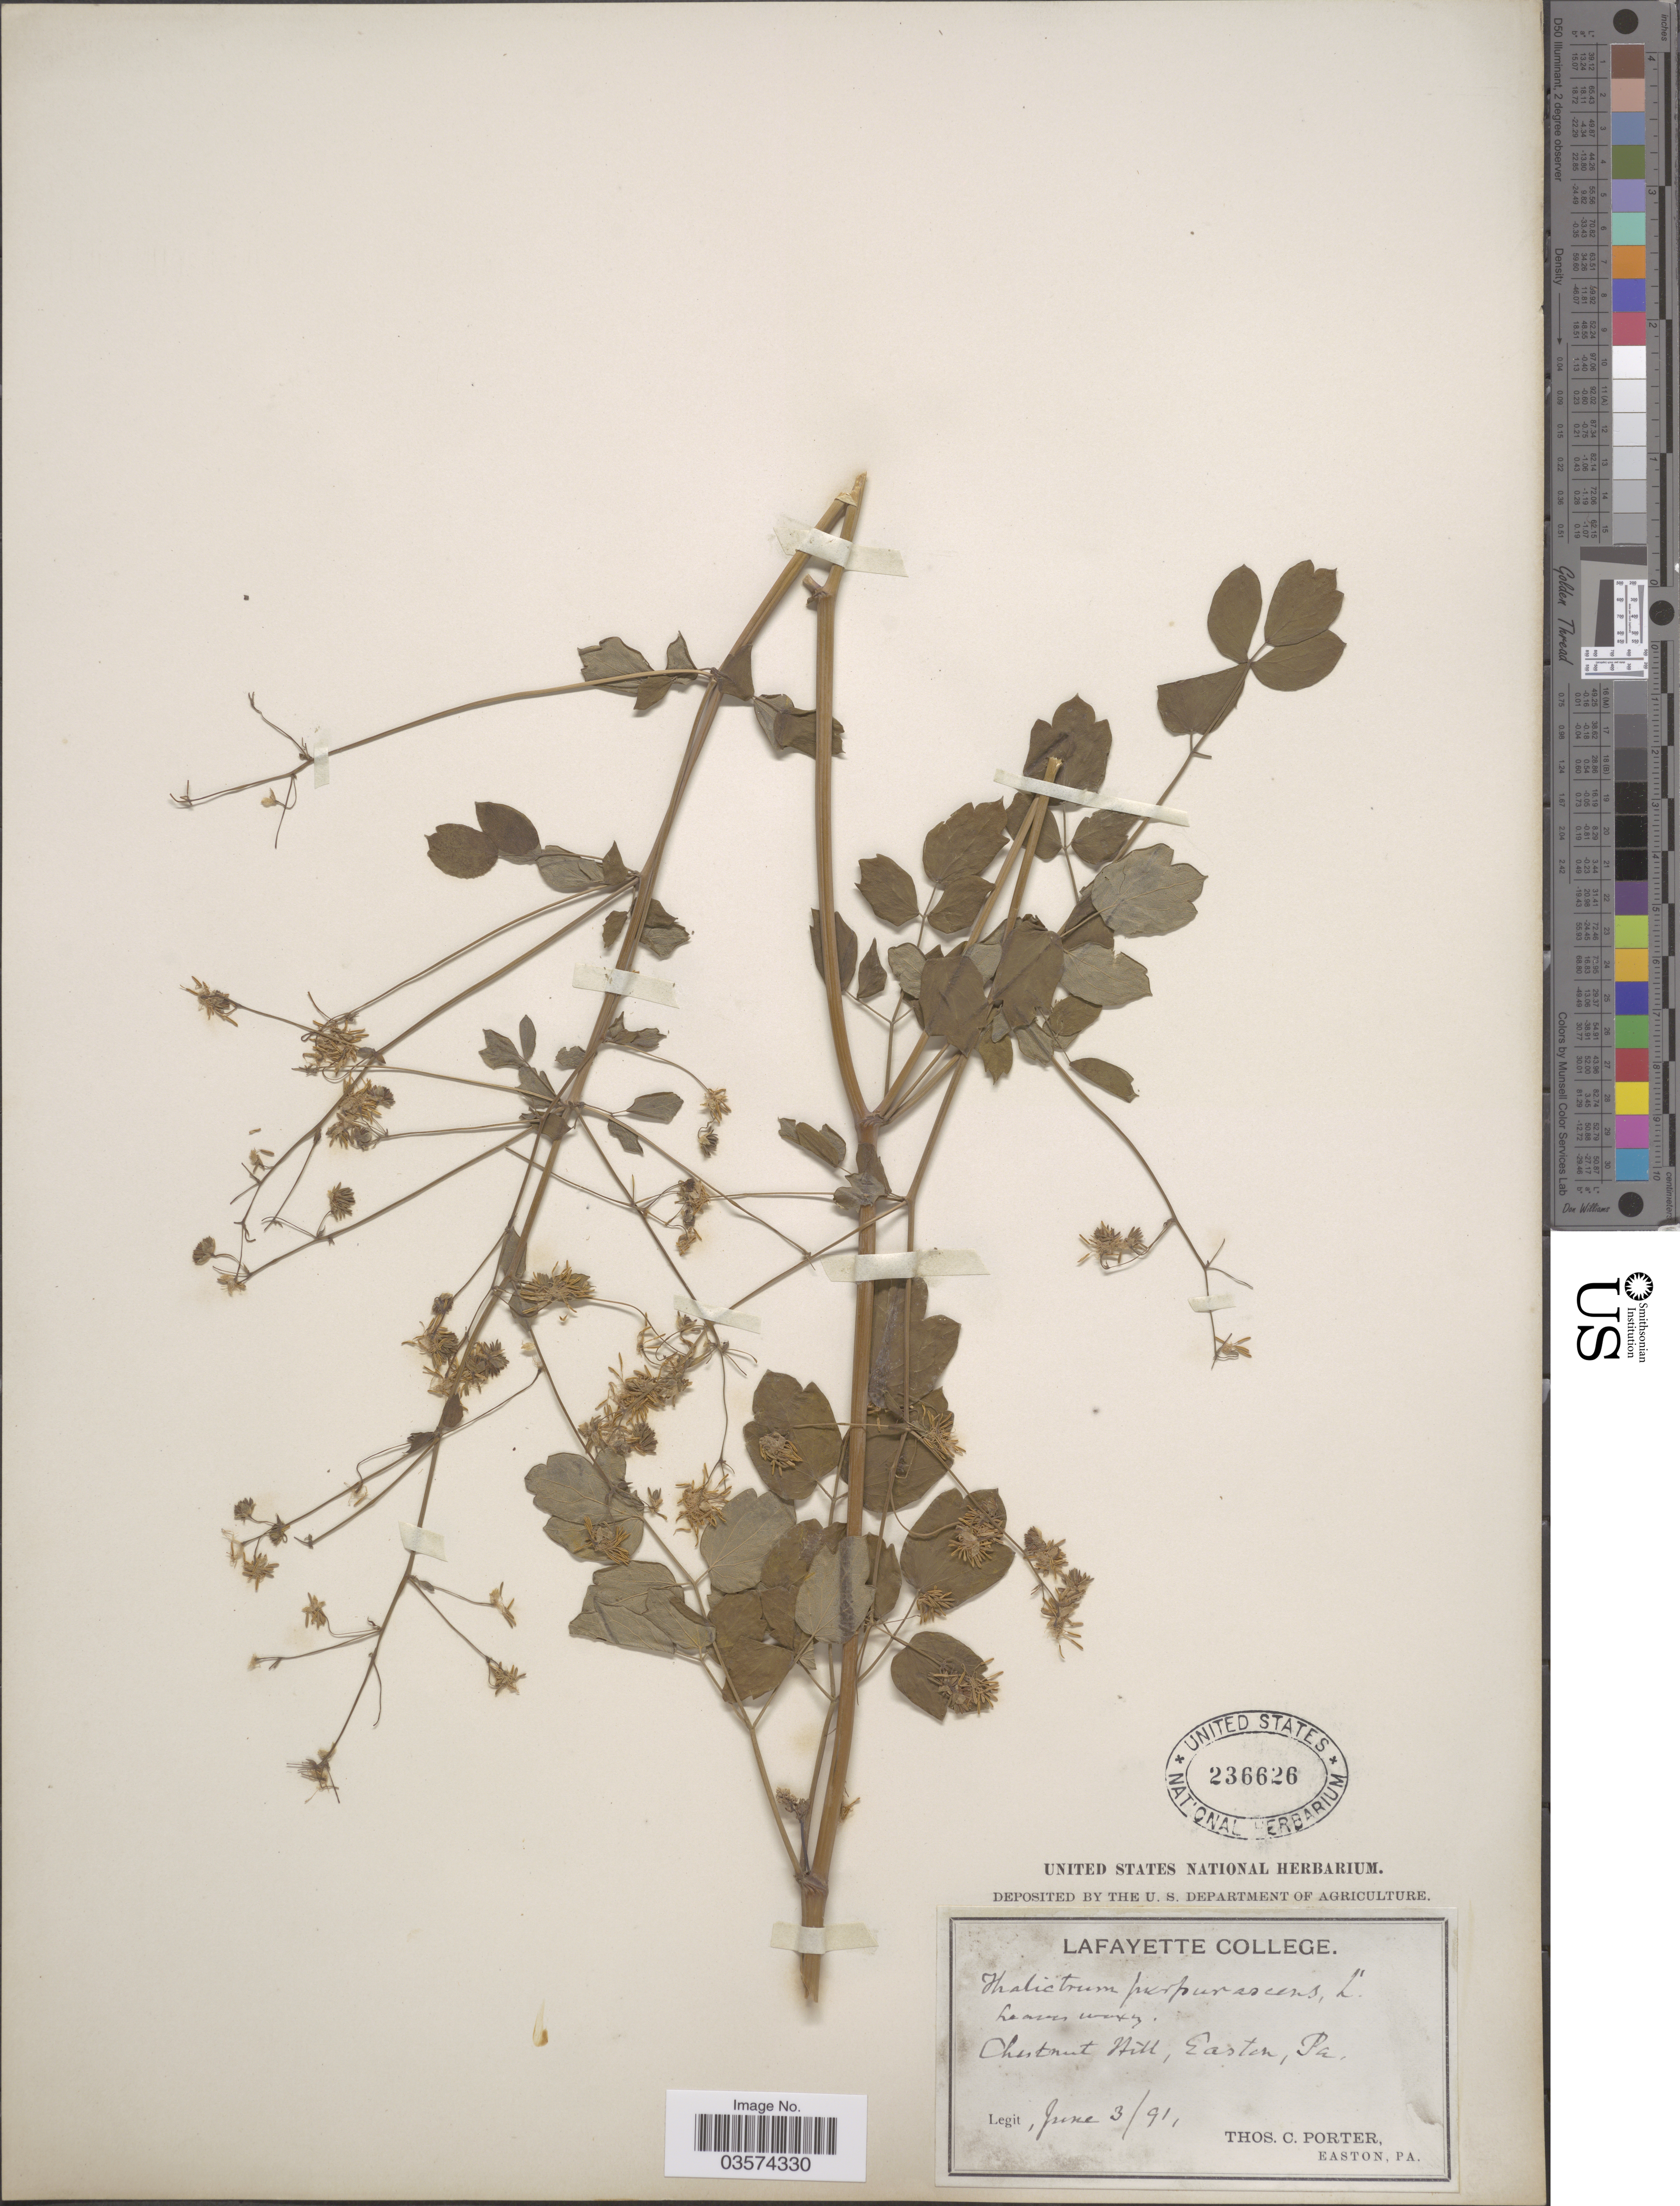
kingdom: Plantae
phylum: Tracheophyta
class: Magnoliopsida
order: Ranunculales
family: Ranunculaceae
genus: Thalictrum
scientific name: Thalictrum amphibolum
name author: Greene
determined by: Strong, Mark T., (BOT), Smithsonian Institution - National Museum of Natural History (UNITED STATES)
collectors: T. Porter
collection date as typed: Transcribed d/m/y: 3/6/91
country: United States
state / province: Pennsylvania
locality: Chestnut Hill, Easton.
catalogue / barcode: US 236626